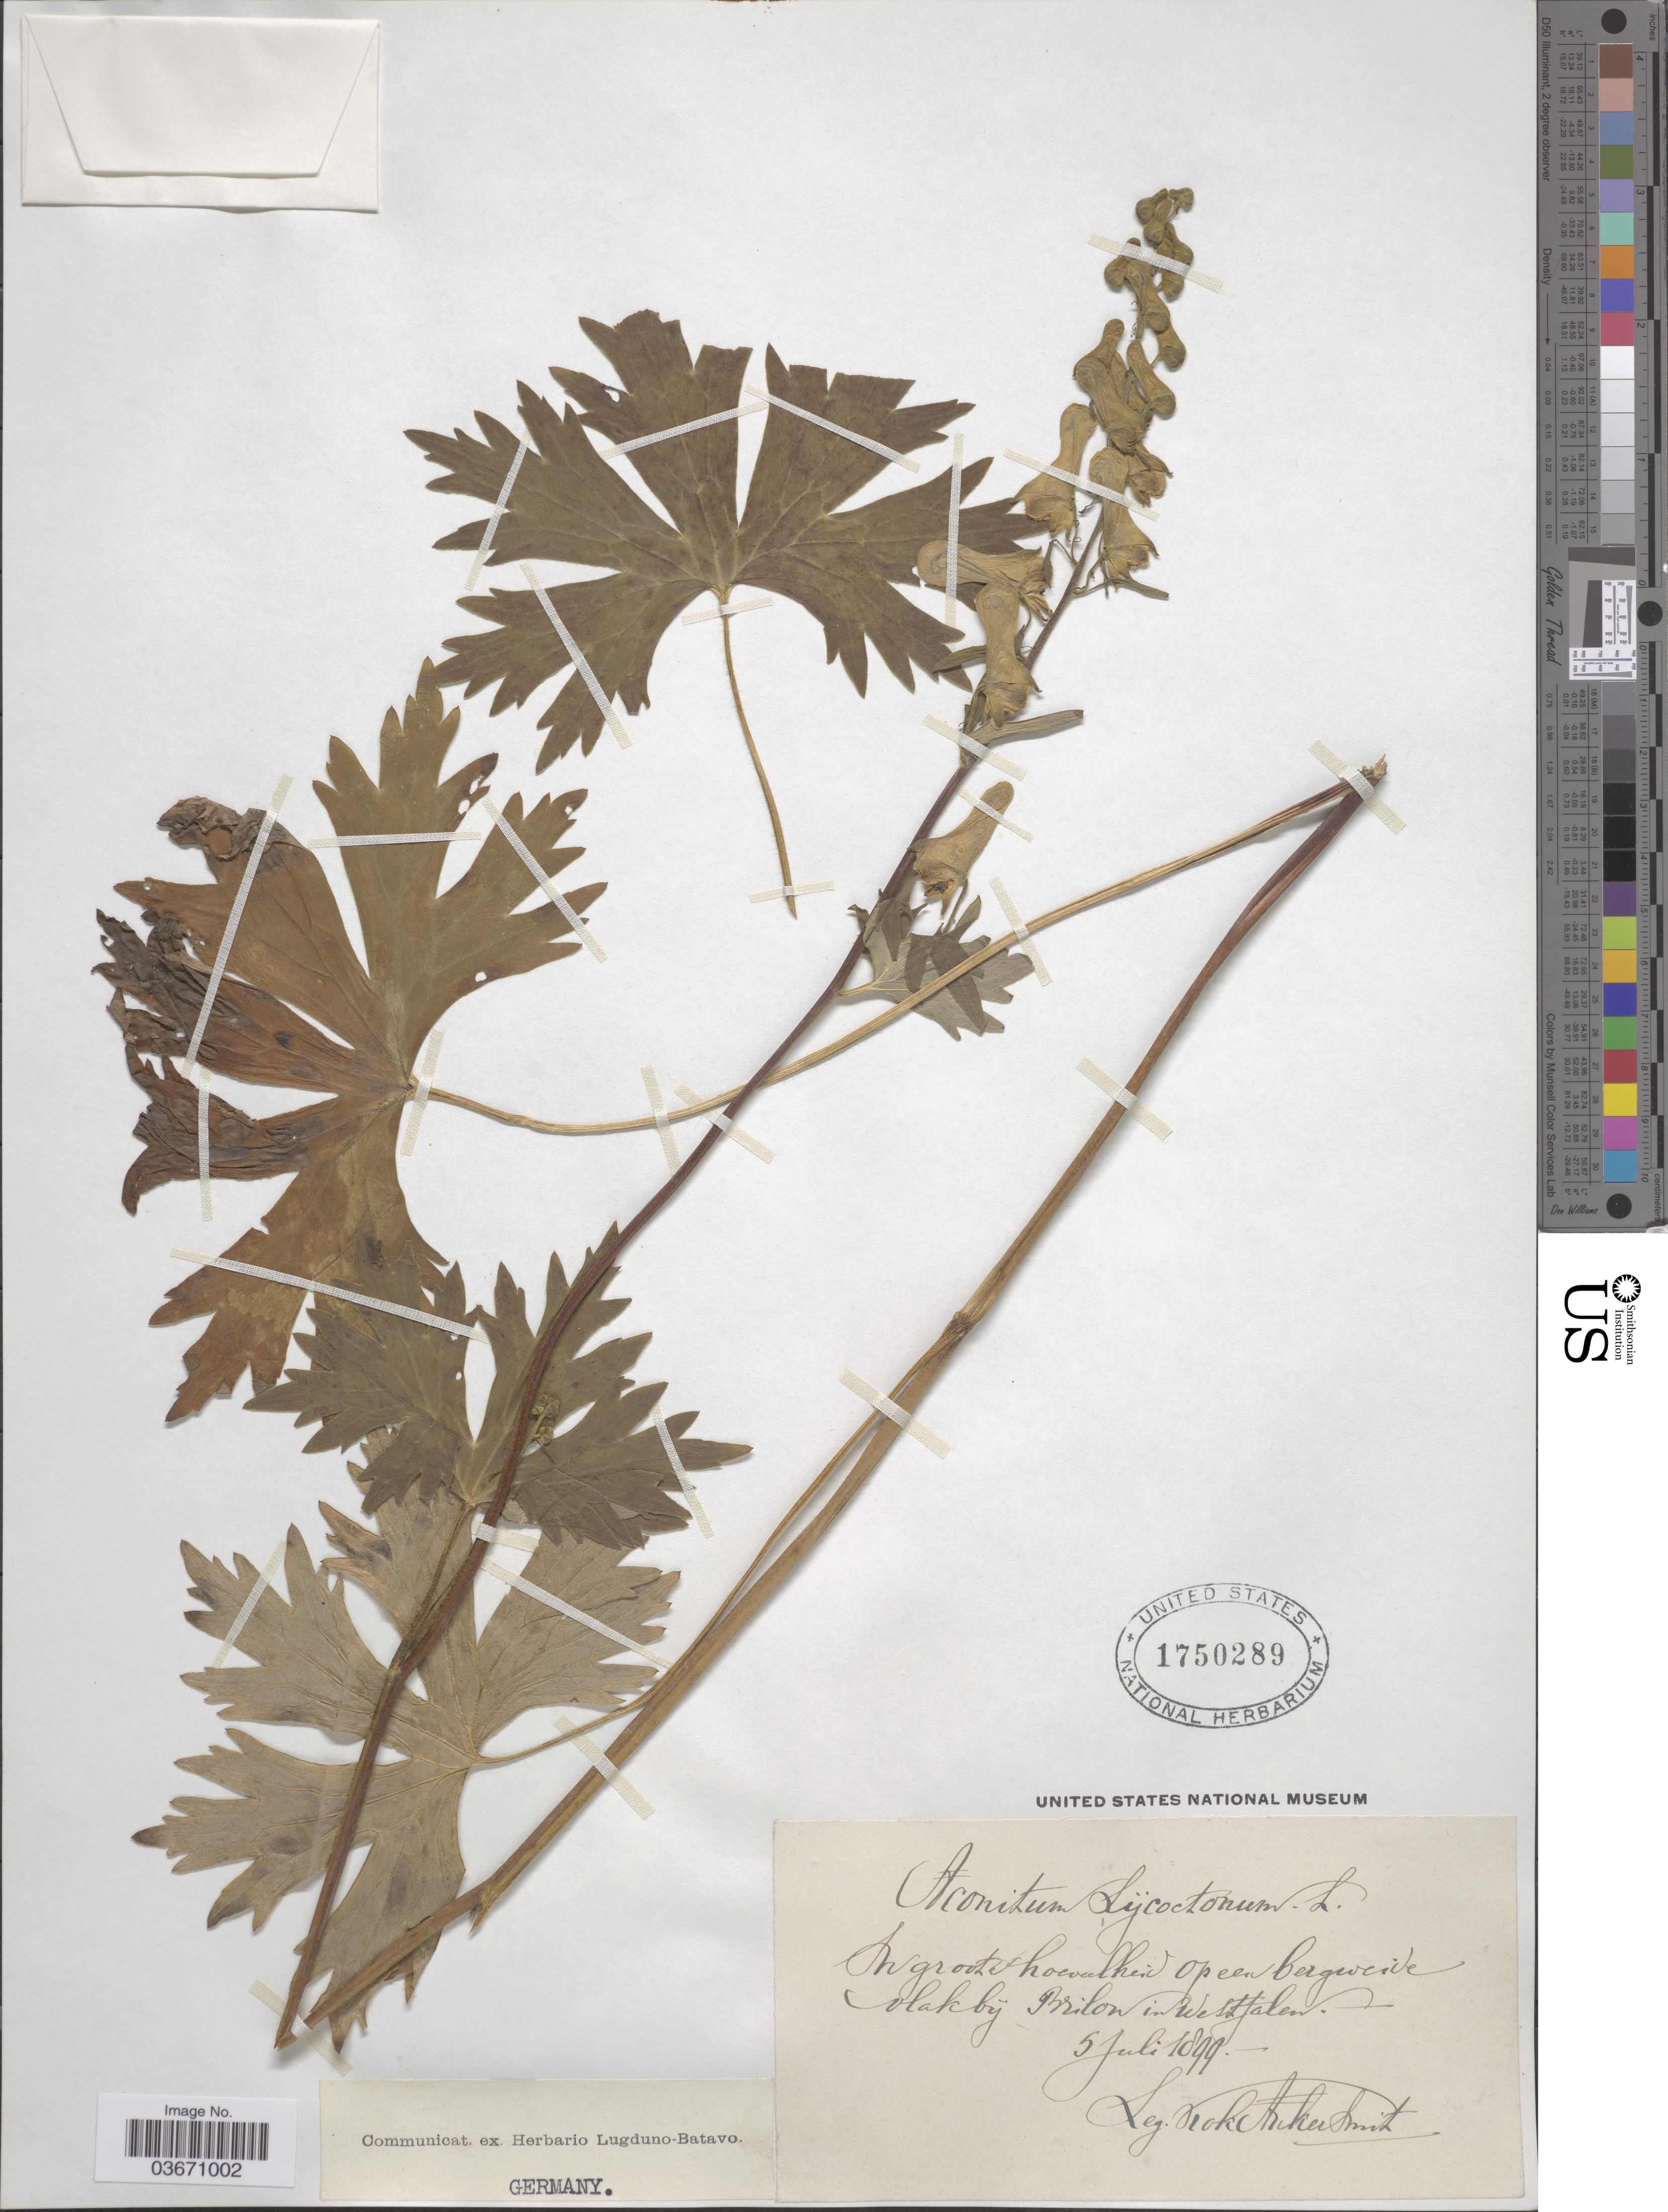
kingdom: Plantae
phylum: Tracheophyta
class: Magnoliopsida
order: Ranunculales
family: Ranunculaceae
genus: Aconitum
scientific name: Aconitum lycoctonum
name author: L.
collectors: Kok Ankersmit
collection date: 1899-07-05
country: Germany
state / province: Nordrhein-Westfalen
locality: Op een bergweide vlakbij Brilon in Westfalen.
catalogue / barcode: US 1750289